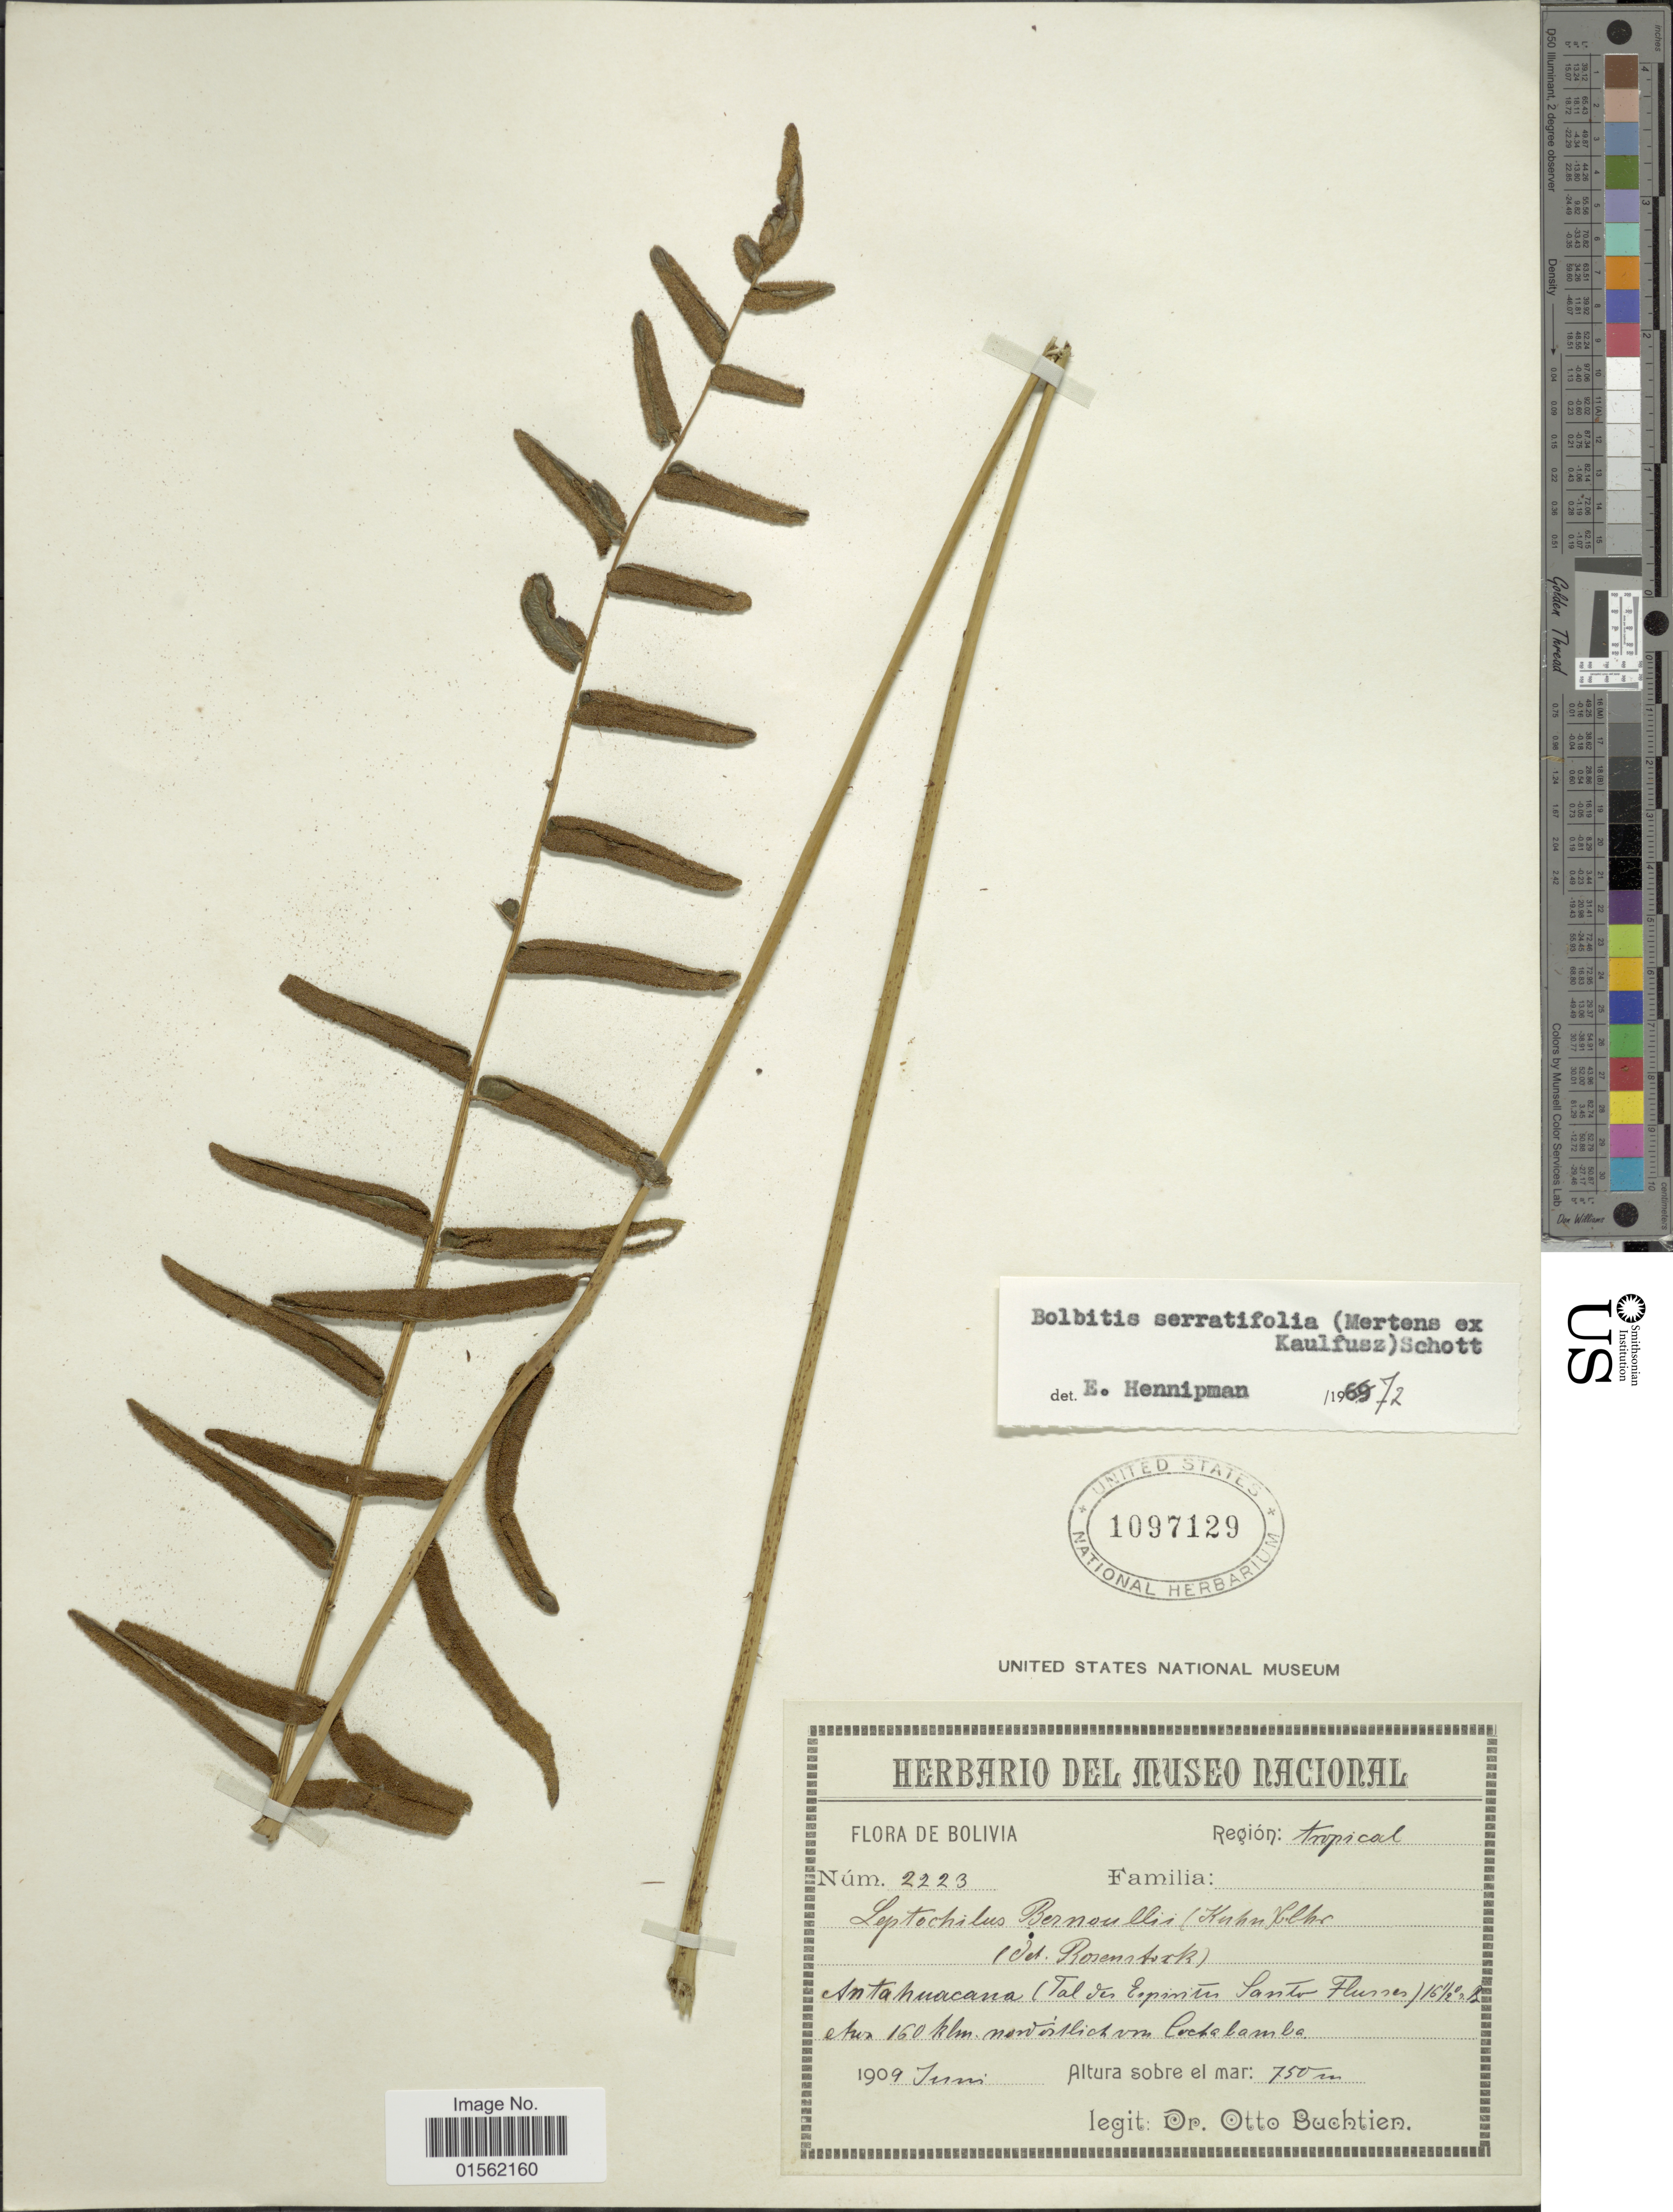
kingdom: Plantae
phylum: Tracheophyta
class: Polypodiopsida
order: Polypodiales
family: Dryopteridaceae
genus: Bolbitis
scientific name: Bolbitis serratifolia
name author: (Mert. ex Kaulf.) Schott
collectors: O. Buchtien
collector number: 2223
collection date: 1909-06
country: Bolivia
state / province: Cochabamba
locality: Región: Tropical, Antahuacana (Valley of Espiritu Santo River) 160 km N from Cochabamba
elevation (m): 750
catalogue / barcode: US 1097129